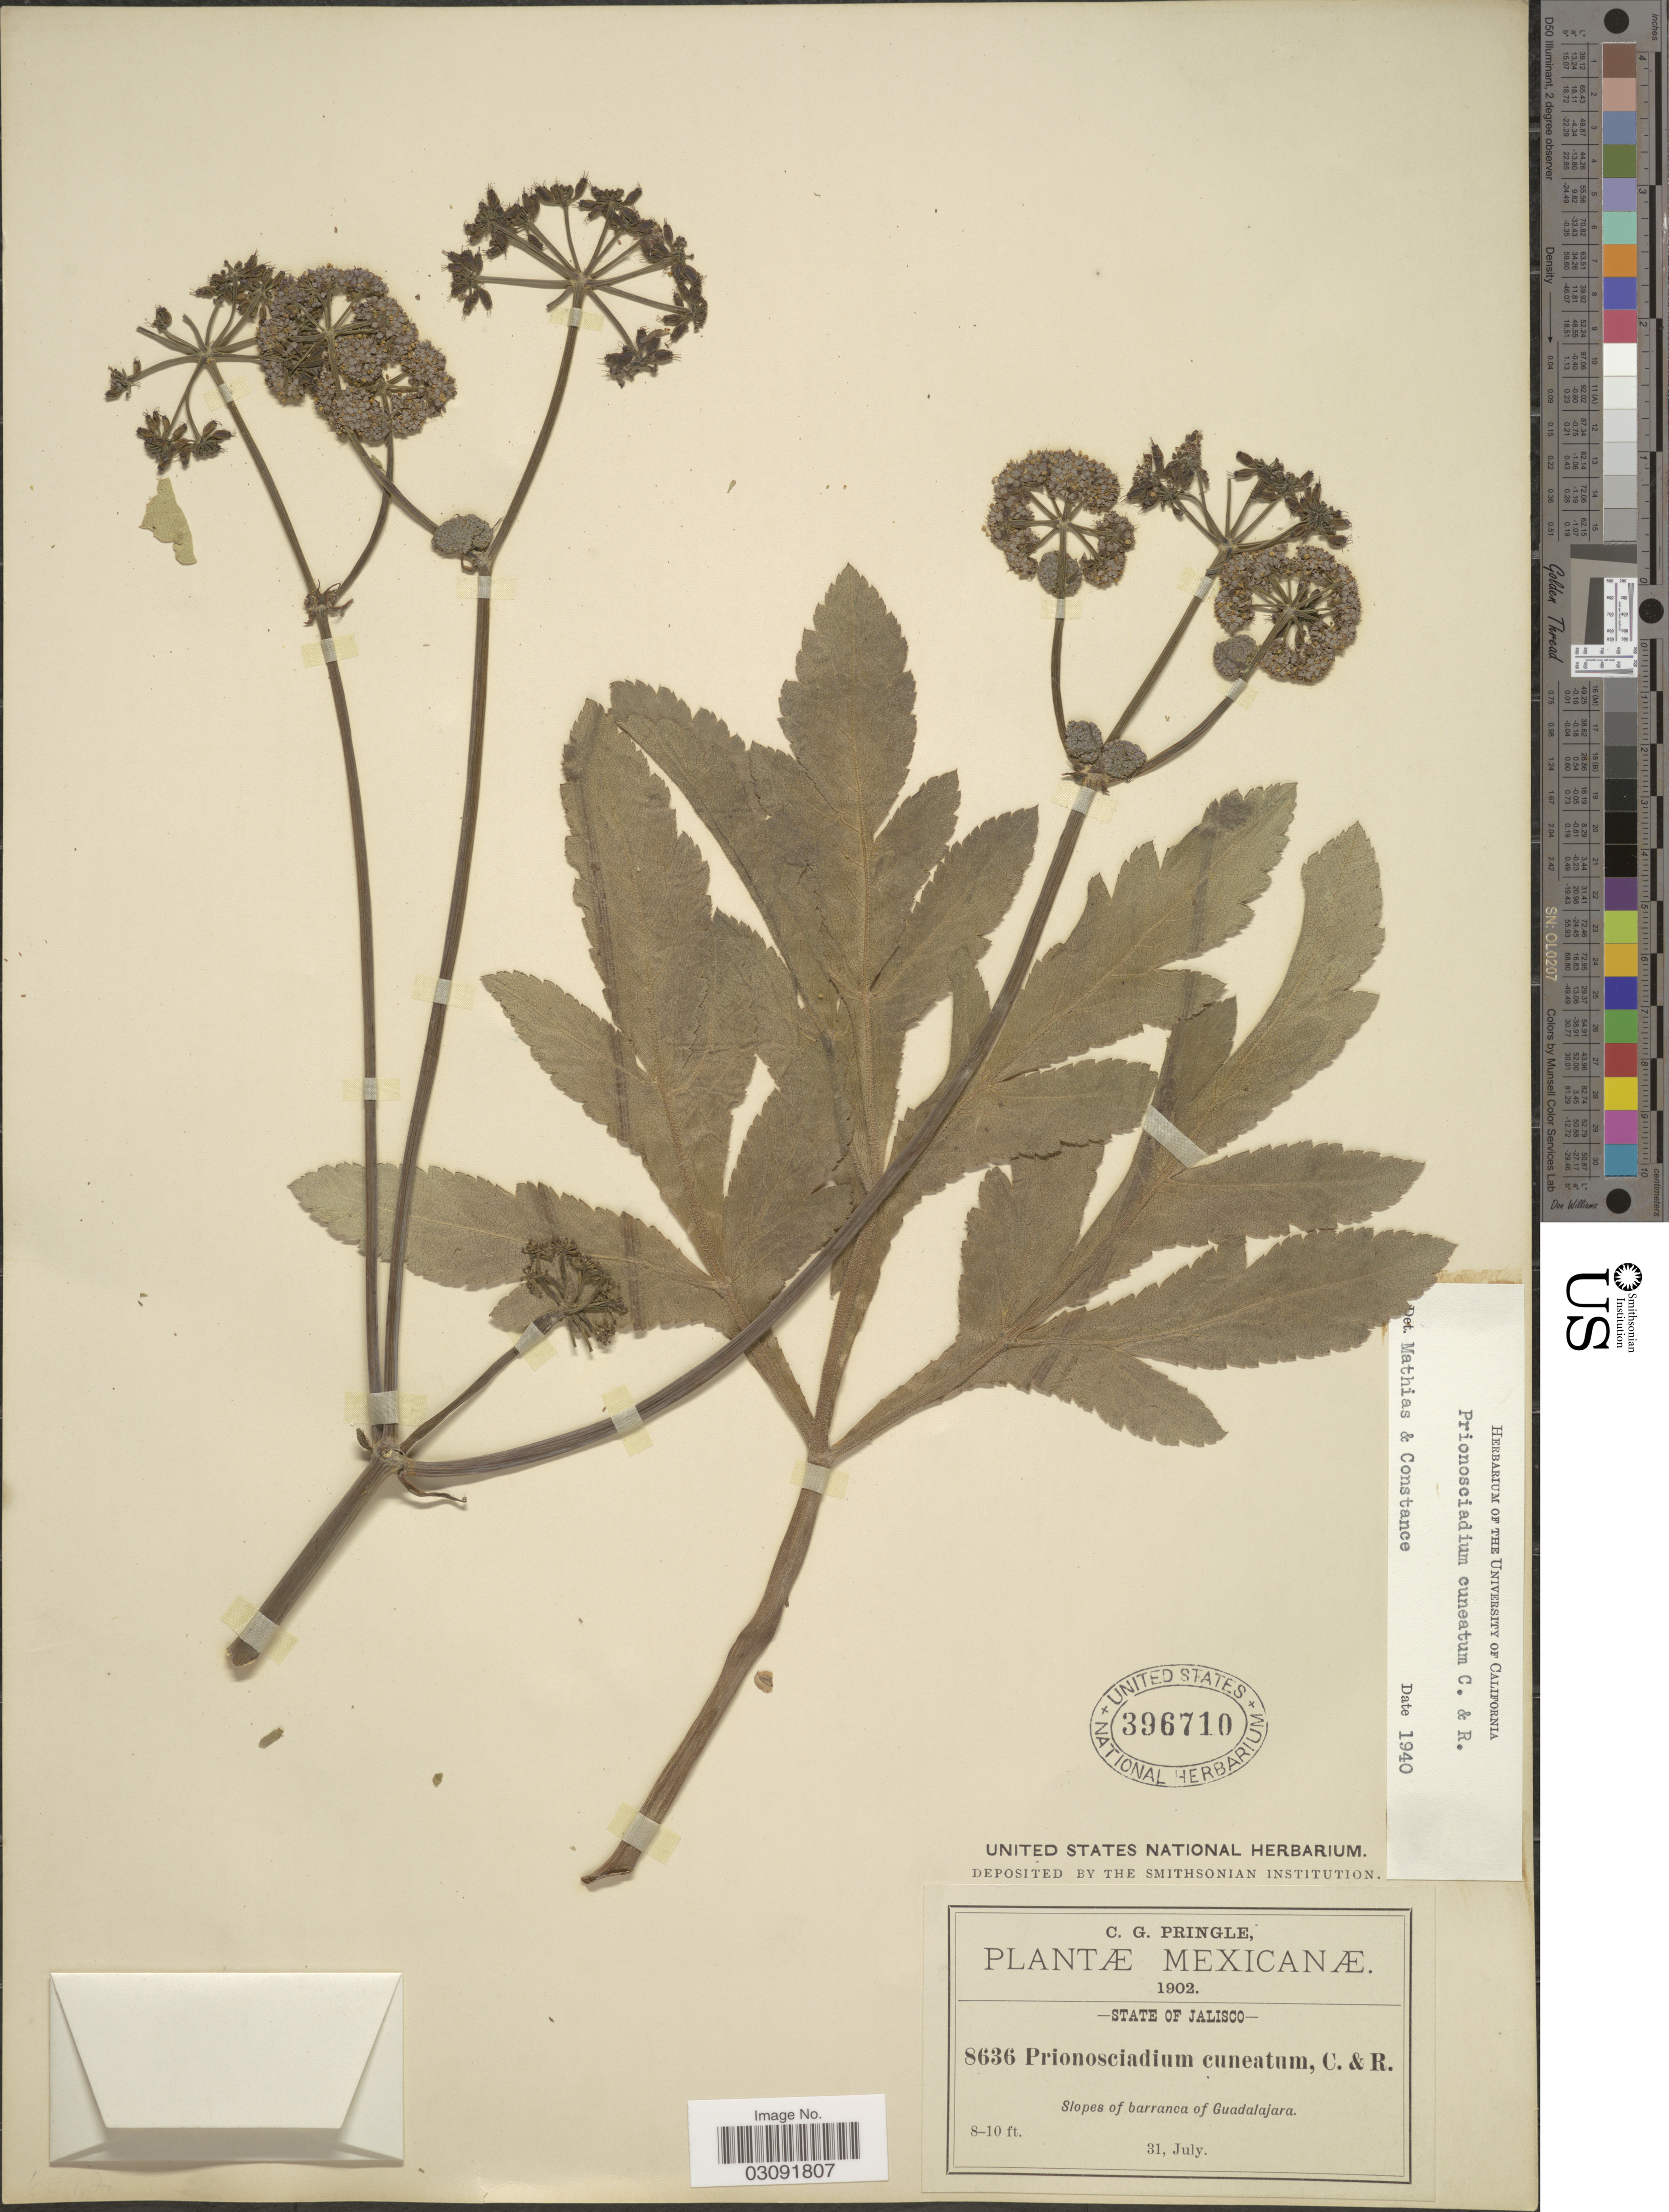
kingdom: Plantae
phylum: Tracheophyta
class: Magnoliopsida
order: Apiales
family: Apiaceae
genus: Prionosciadium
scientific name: Prionosciadium cuneatum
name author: J.M. Coult. & Rose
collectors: C. G. Pringle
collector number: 8636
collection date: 1902-07-31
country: Mexico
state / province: Jalisco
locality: Slopes of barranca of Guadalajara.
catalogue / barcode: US 396710